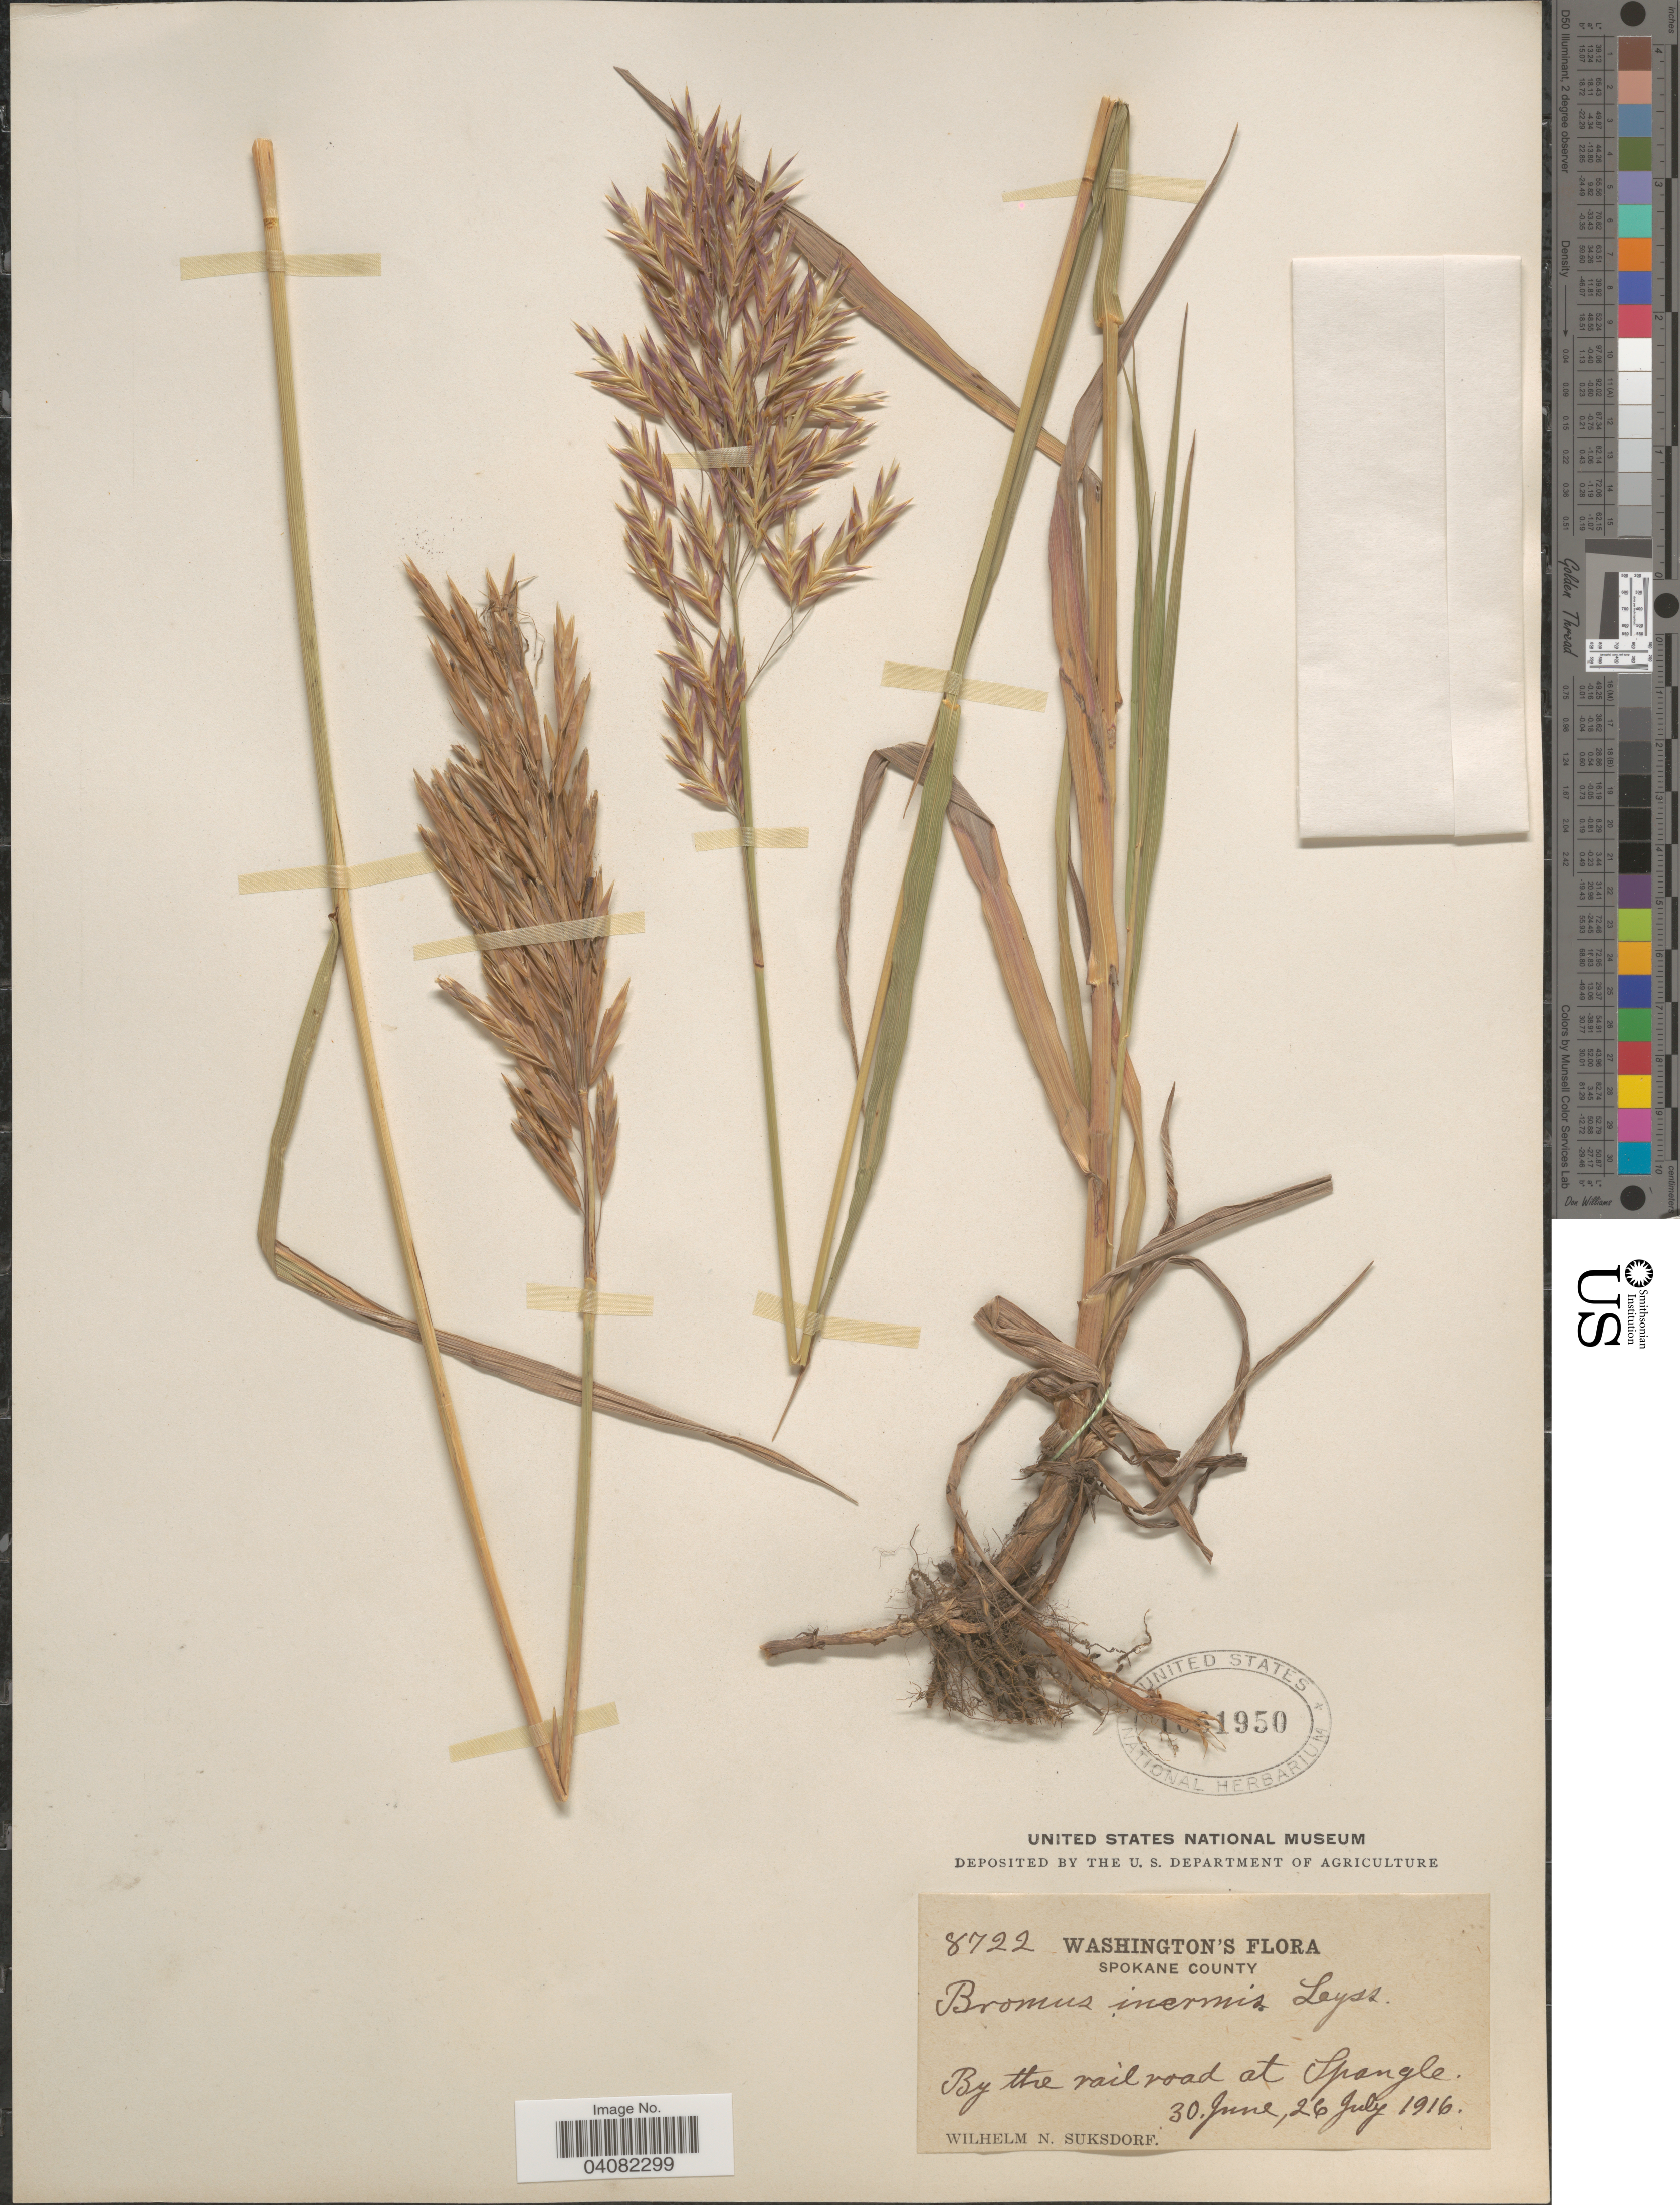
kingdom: Plantae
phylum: Tracheophyta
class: Liliopsida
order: Poales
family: Poaceae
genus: Bromus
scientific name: Bromus inermis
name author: Leyss.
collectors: W. N. Suksdorf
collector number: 8722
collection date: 1916-06-30/1916-07-26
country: United States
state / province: Washington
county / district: Spokane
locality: Spokane County. By the railroad at Spangle.